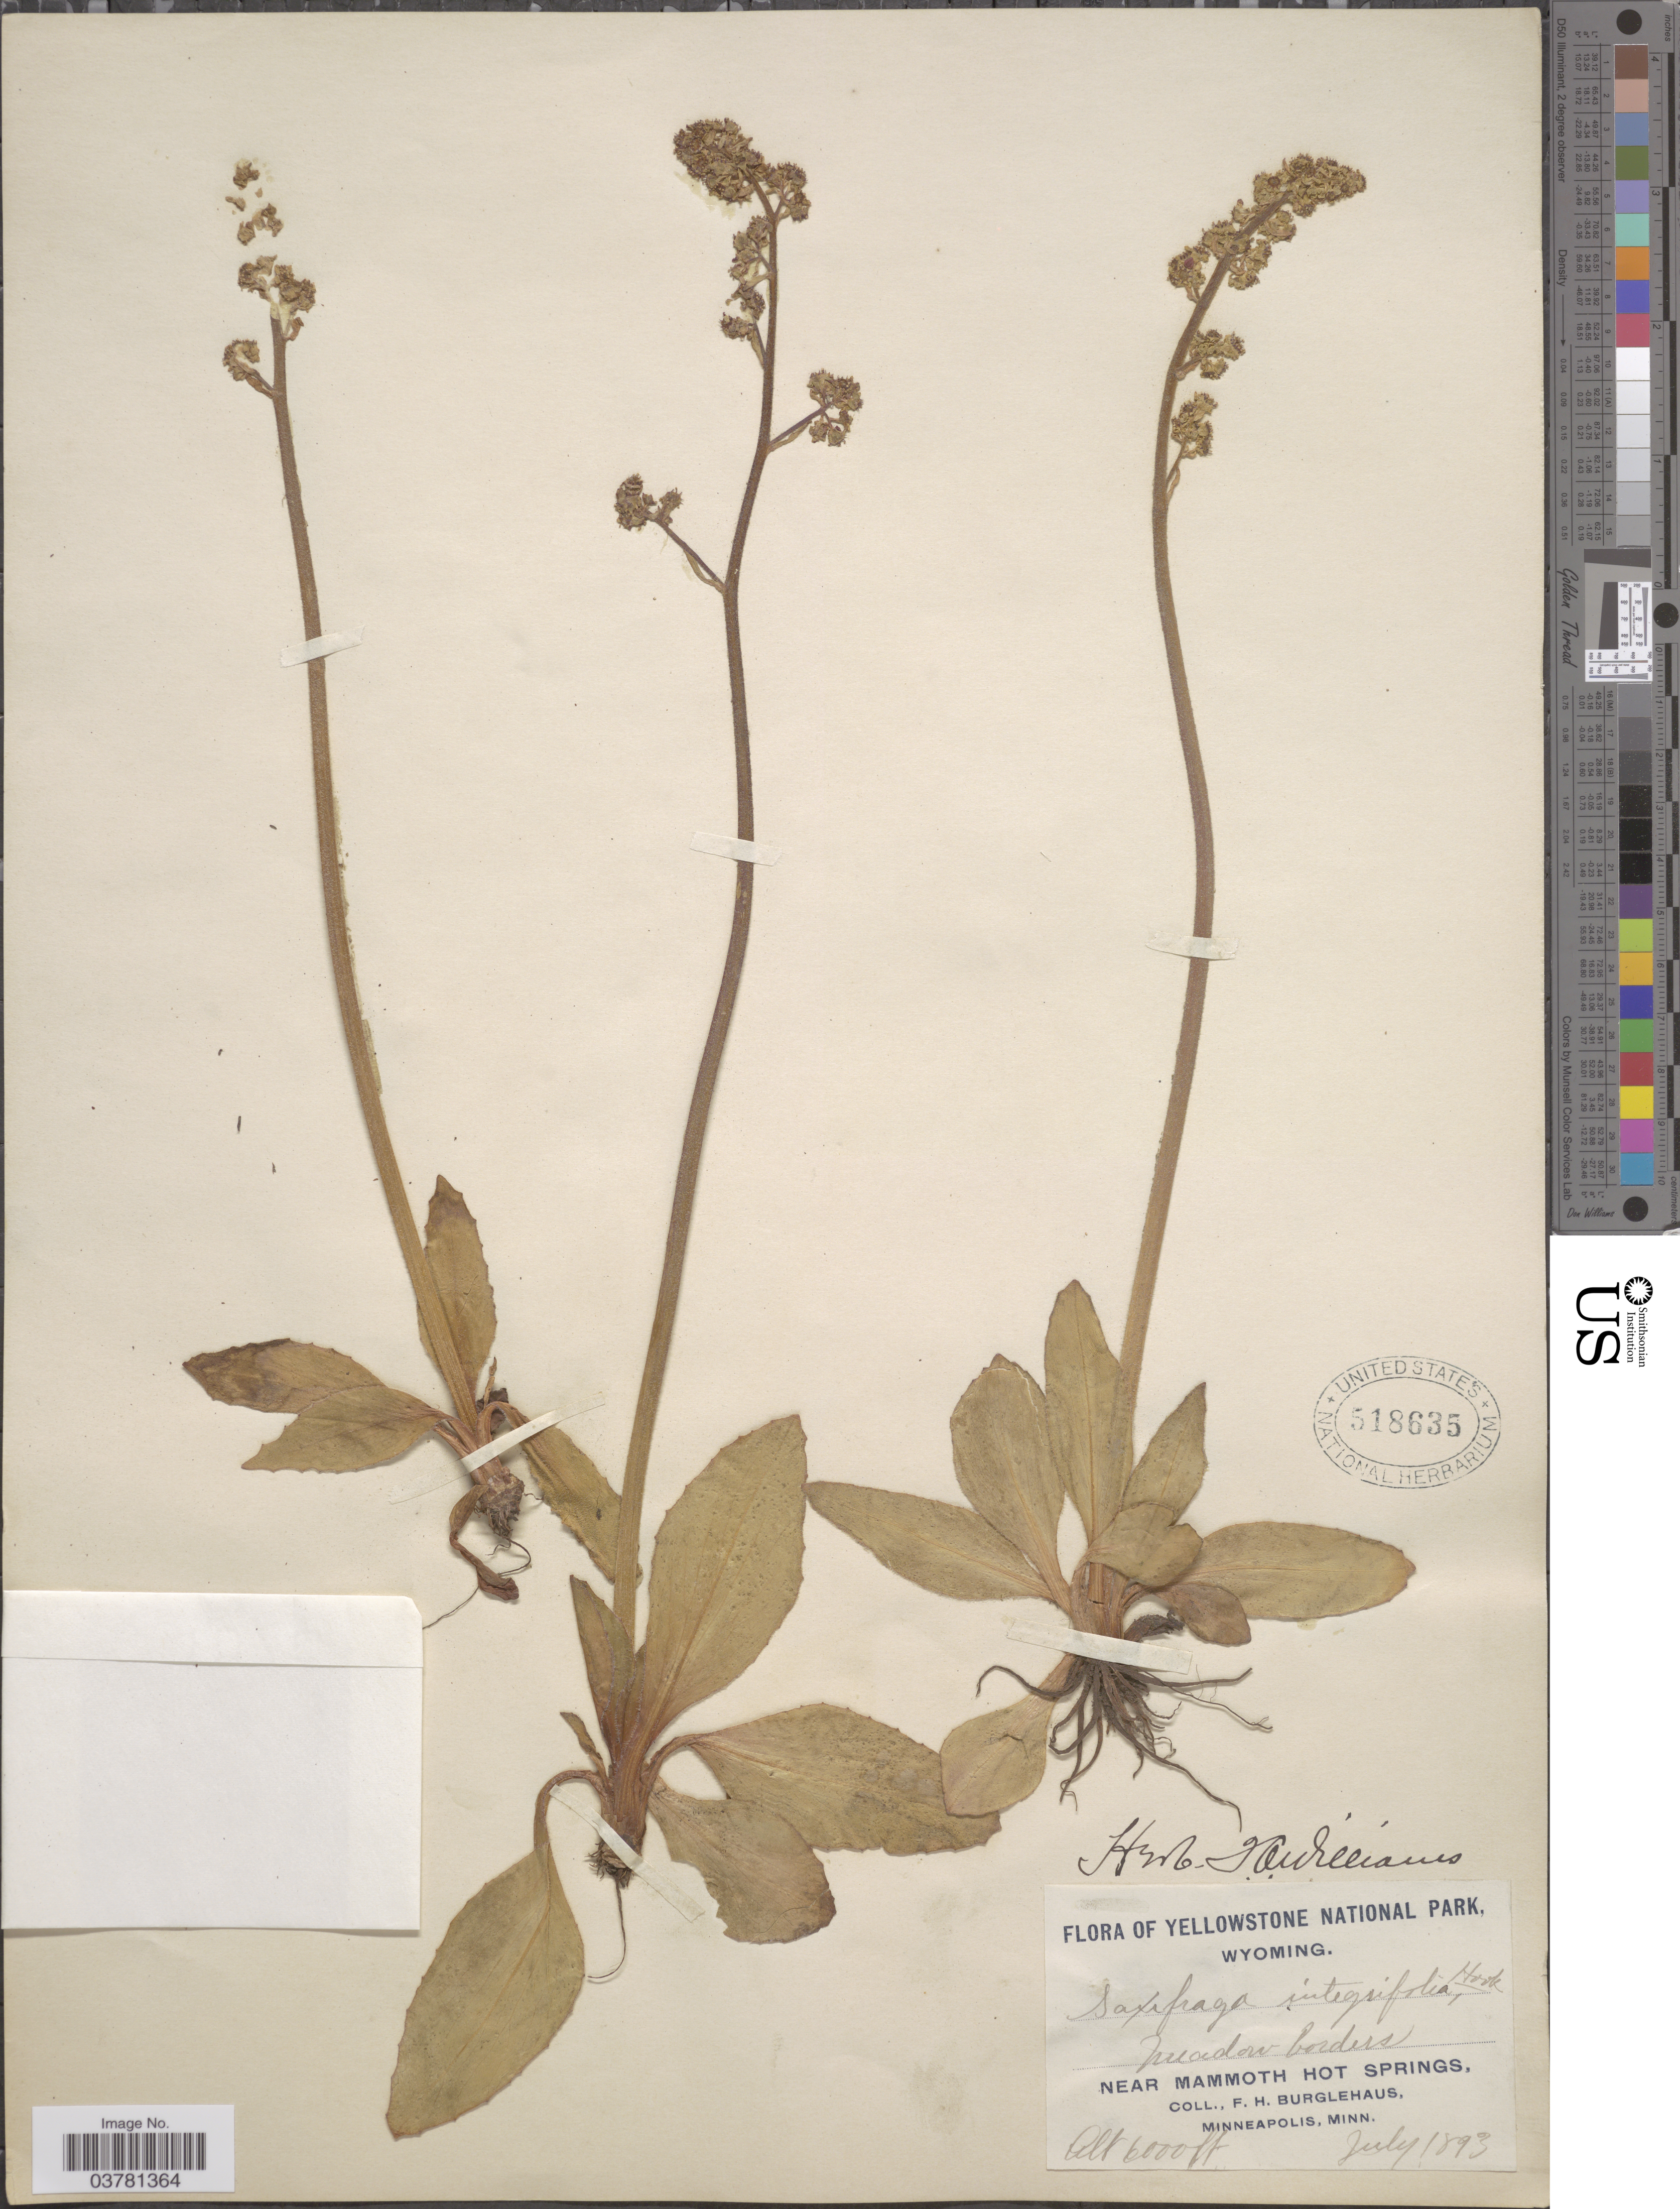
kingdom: Plantae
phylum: Tracheophyta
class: Magnoliopsida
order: Saxifragales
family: Saxifragaceae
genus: Micranthes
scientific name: Micranthes subapetala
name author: (E. Nelson) Small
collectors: F. Burglehaus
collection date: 1893-07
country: United States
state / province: Wyoming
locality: Yellowstone National Park. Meadow borders. Near Mammoth Hot Springs.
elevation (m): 1829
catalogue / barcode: US 518635